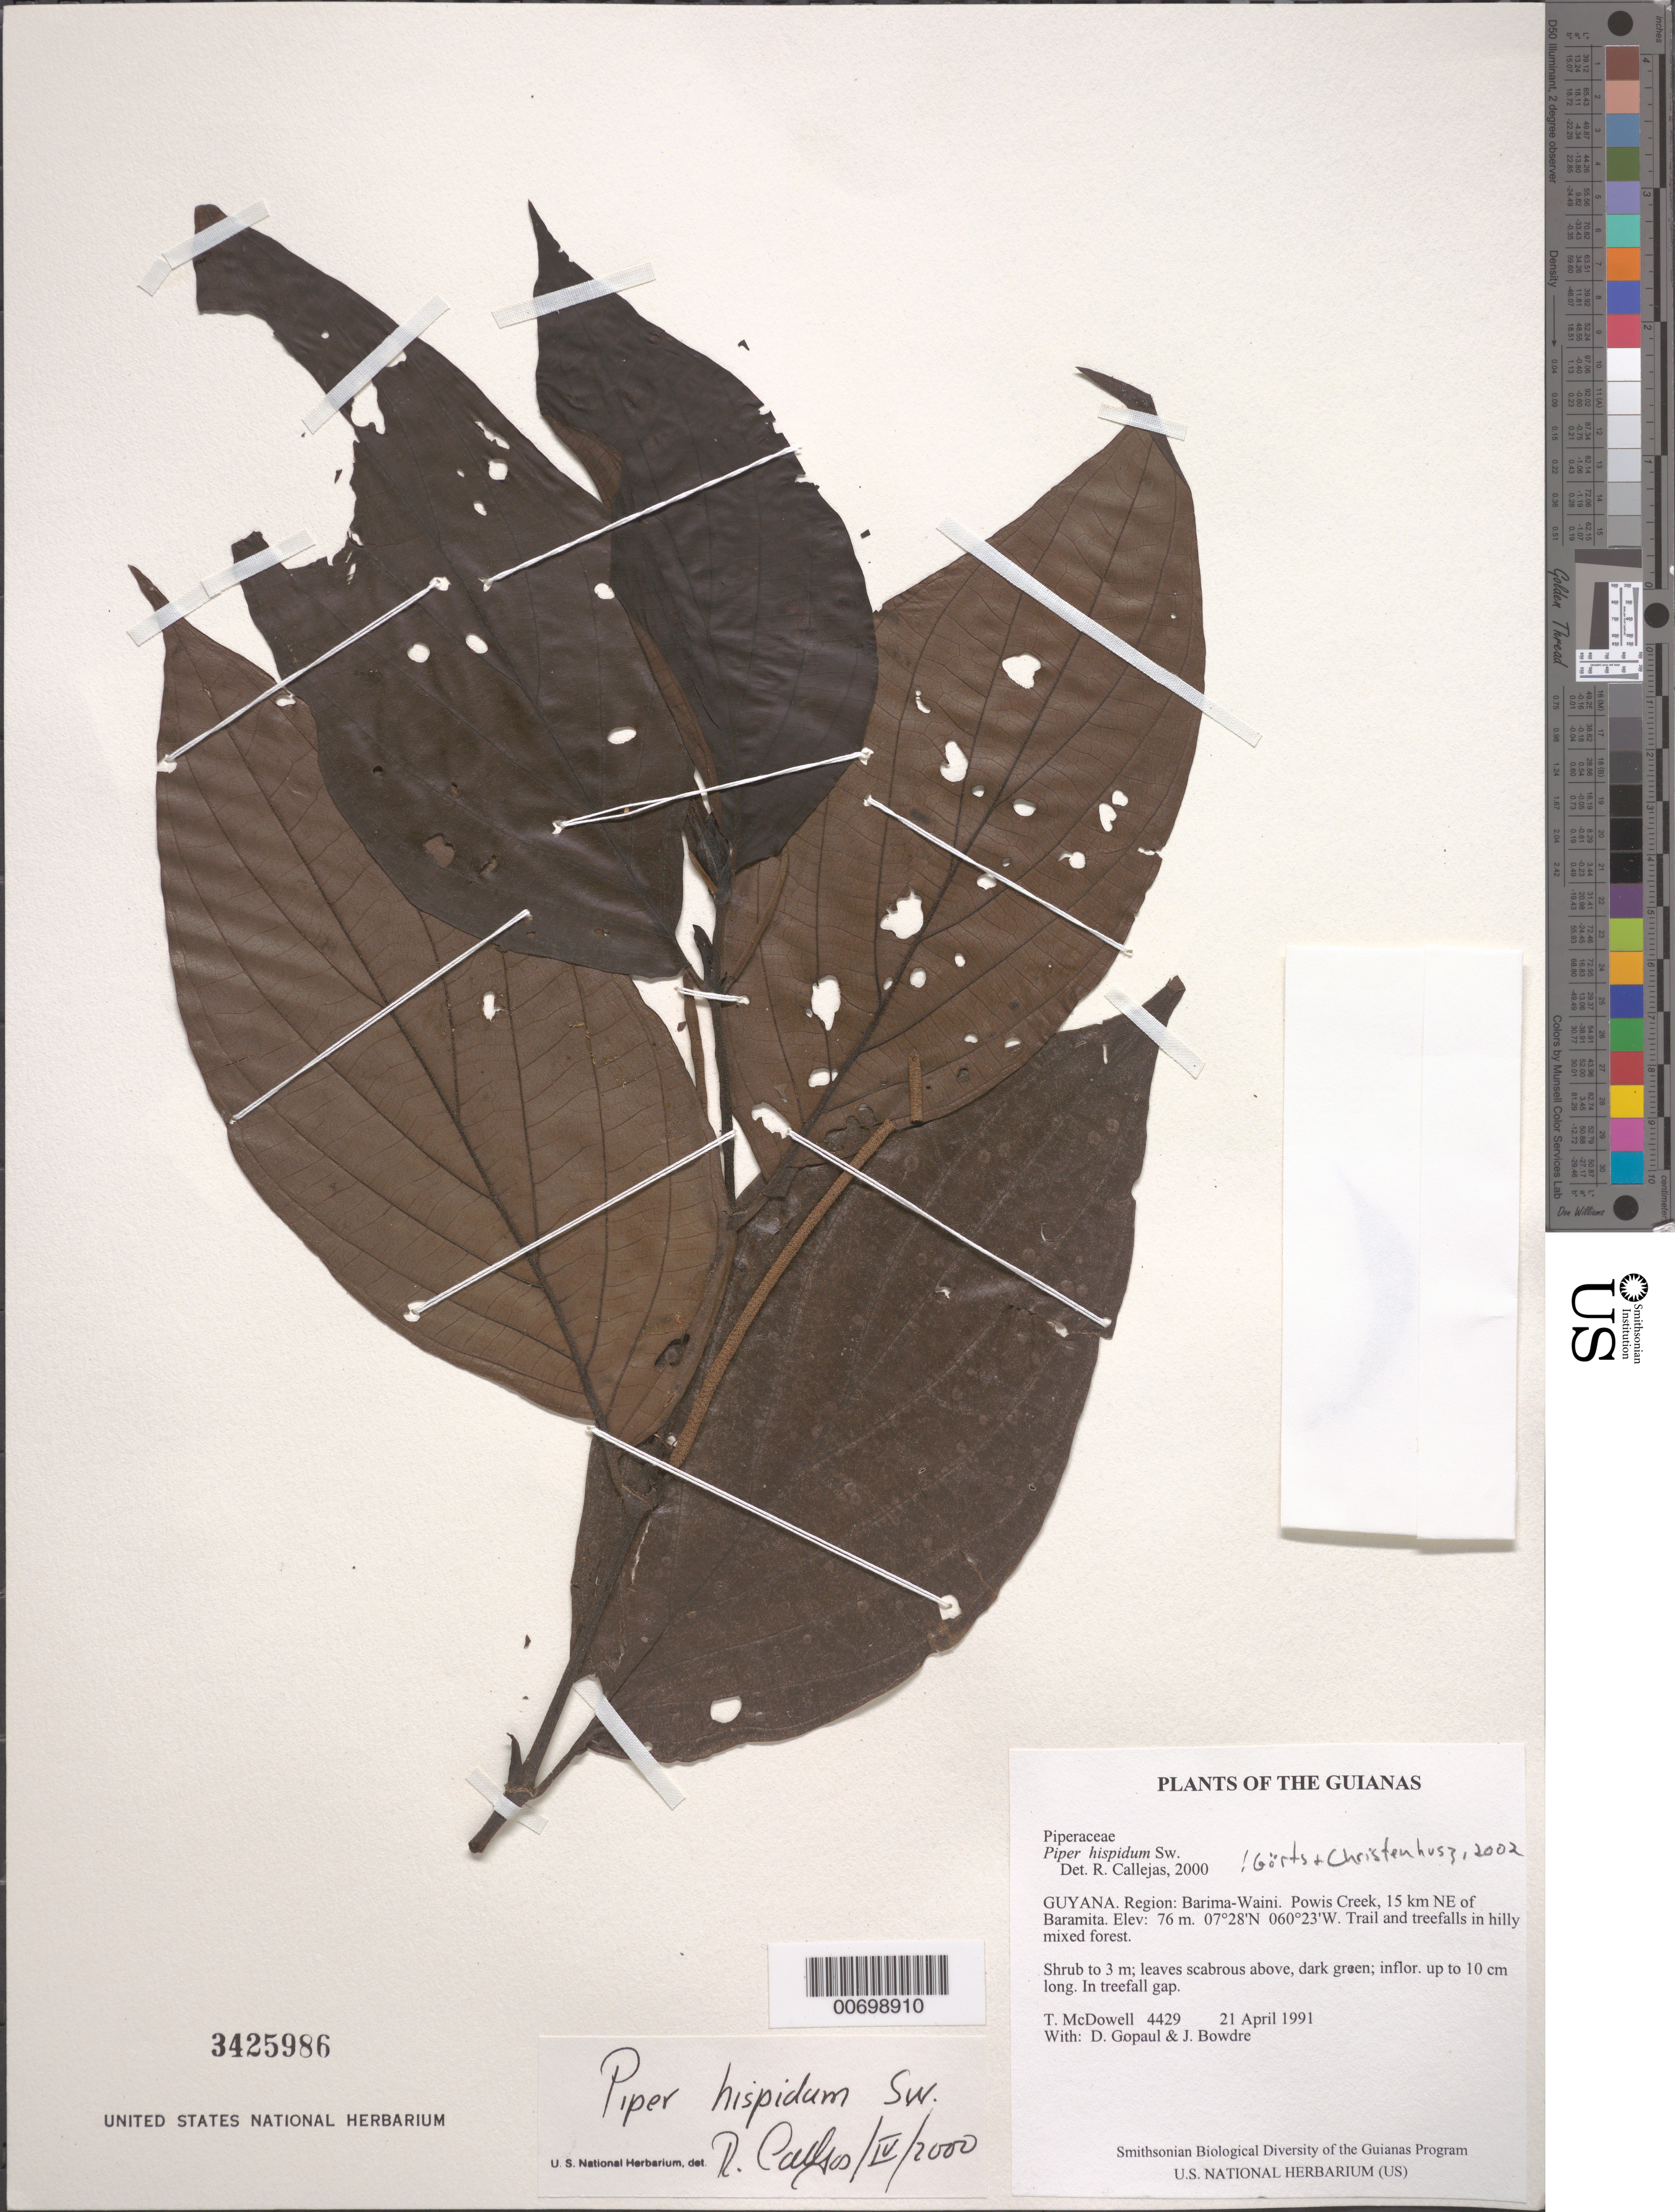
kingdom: Plantae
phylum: Tracheophyta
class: Magnoliopsida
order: Piperales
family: Piperaceae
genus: Piper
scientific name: Piper hispidum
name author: Sw.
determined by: Görts-van Rijn, A. R.; Christenhusz, M. J.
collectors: T. McDowell, D. Gopaul & J. Bowdre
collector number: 4429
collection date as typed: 21 April 1991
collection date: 1991-04-21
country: Guyana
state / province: Barima-Waini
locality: Powis Creek, 15 km NE of Baramita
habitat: Trail and treefalls in hilly mixed forest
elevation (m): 76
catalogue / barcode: US 3425986